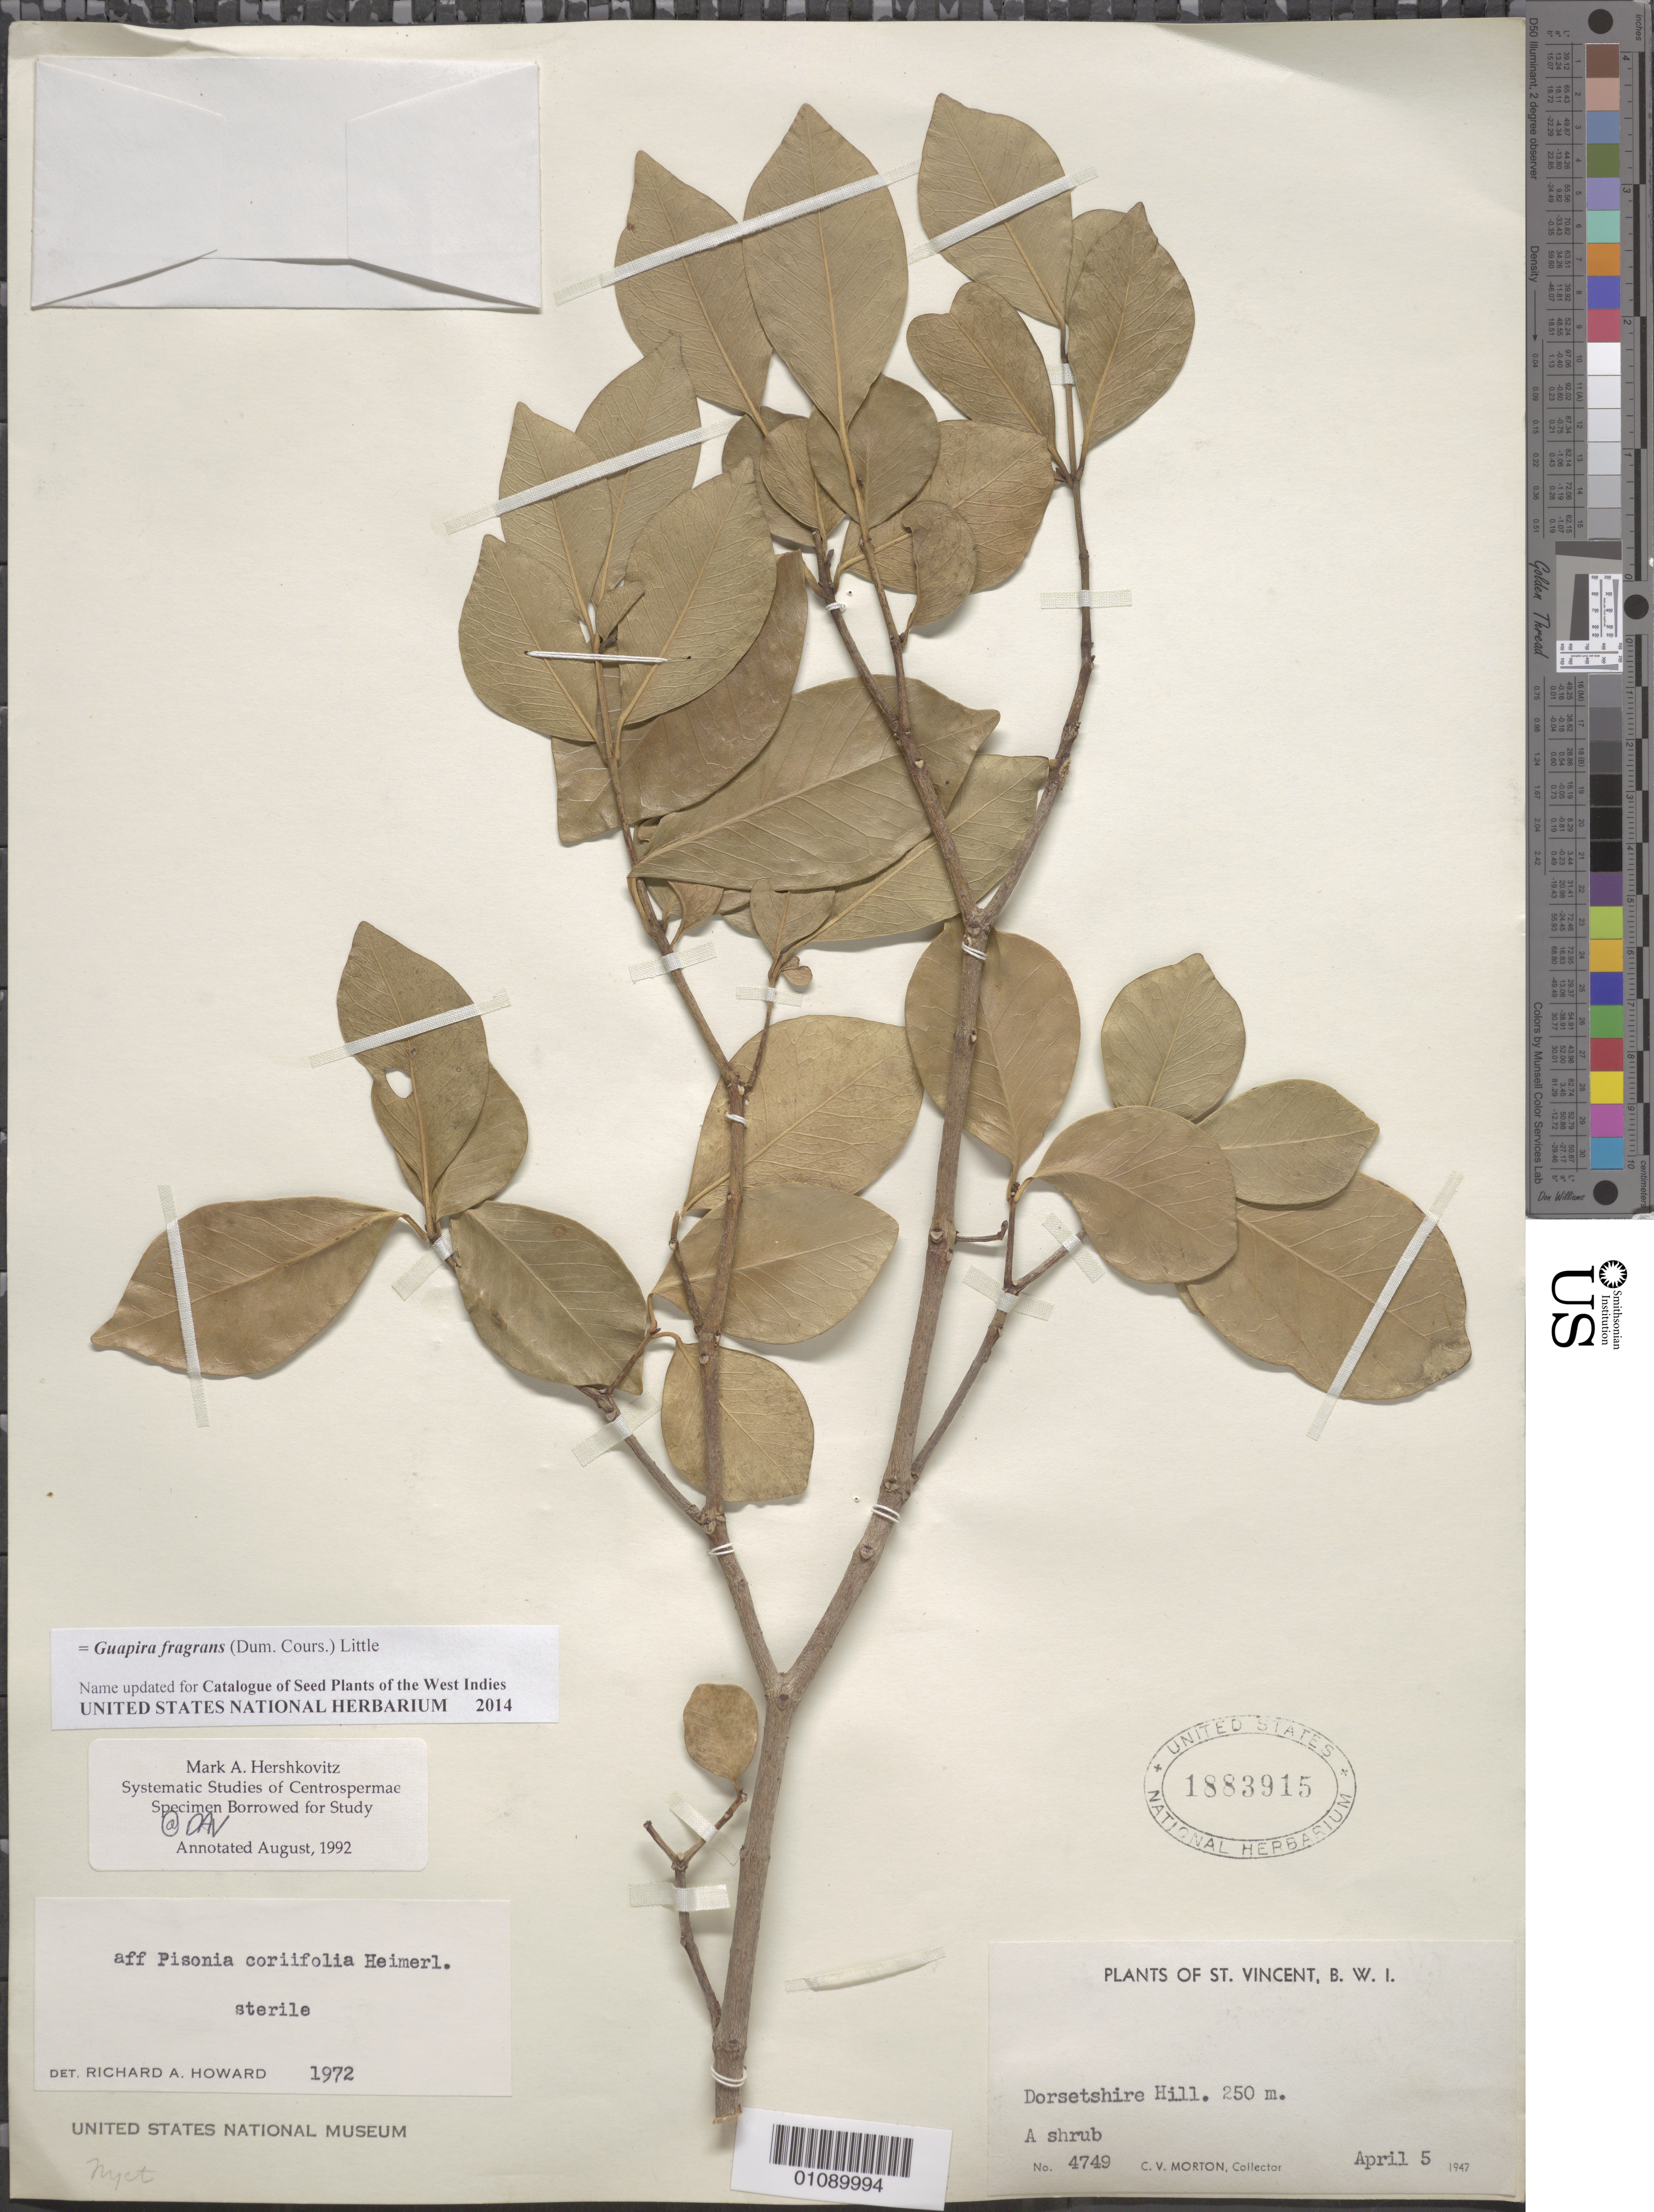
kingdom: Plantae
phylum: Tracheophyta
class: Magnoliopsida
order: Caryophyllales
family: Nyctaginaceae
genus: Guapira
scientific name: Guapira fragrans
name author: (Dum. Cours.) Little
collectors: C. V. Morton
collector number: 4749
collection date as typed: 05 Apr 1947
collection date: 1947-04-05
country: St. Vincent - Grenadines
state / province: Saint George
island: St. Vincent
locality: Dorsetshire Hill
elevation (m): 250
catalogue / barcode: US 1883915